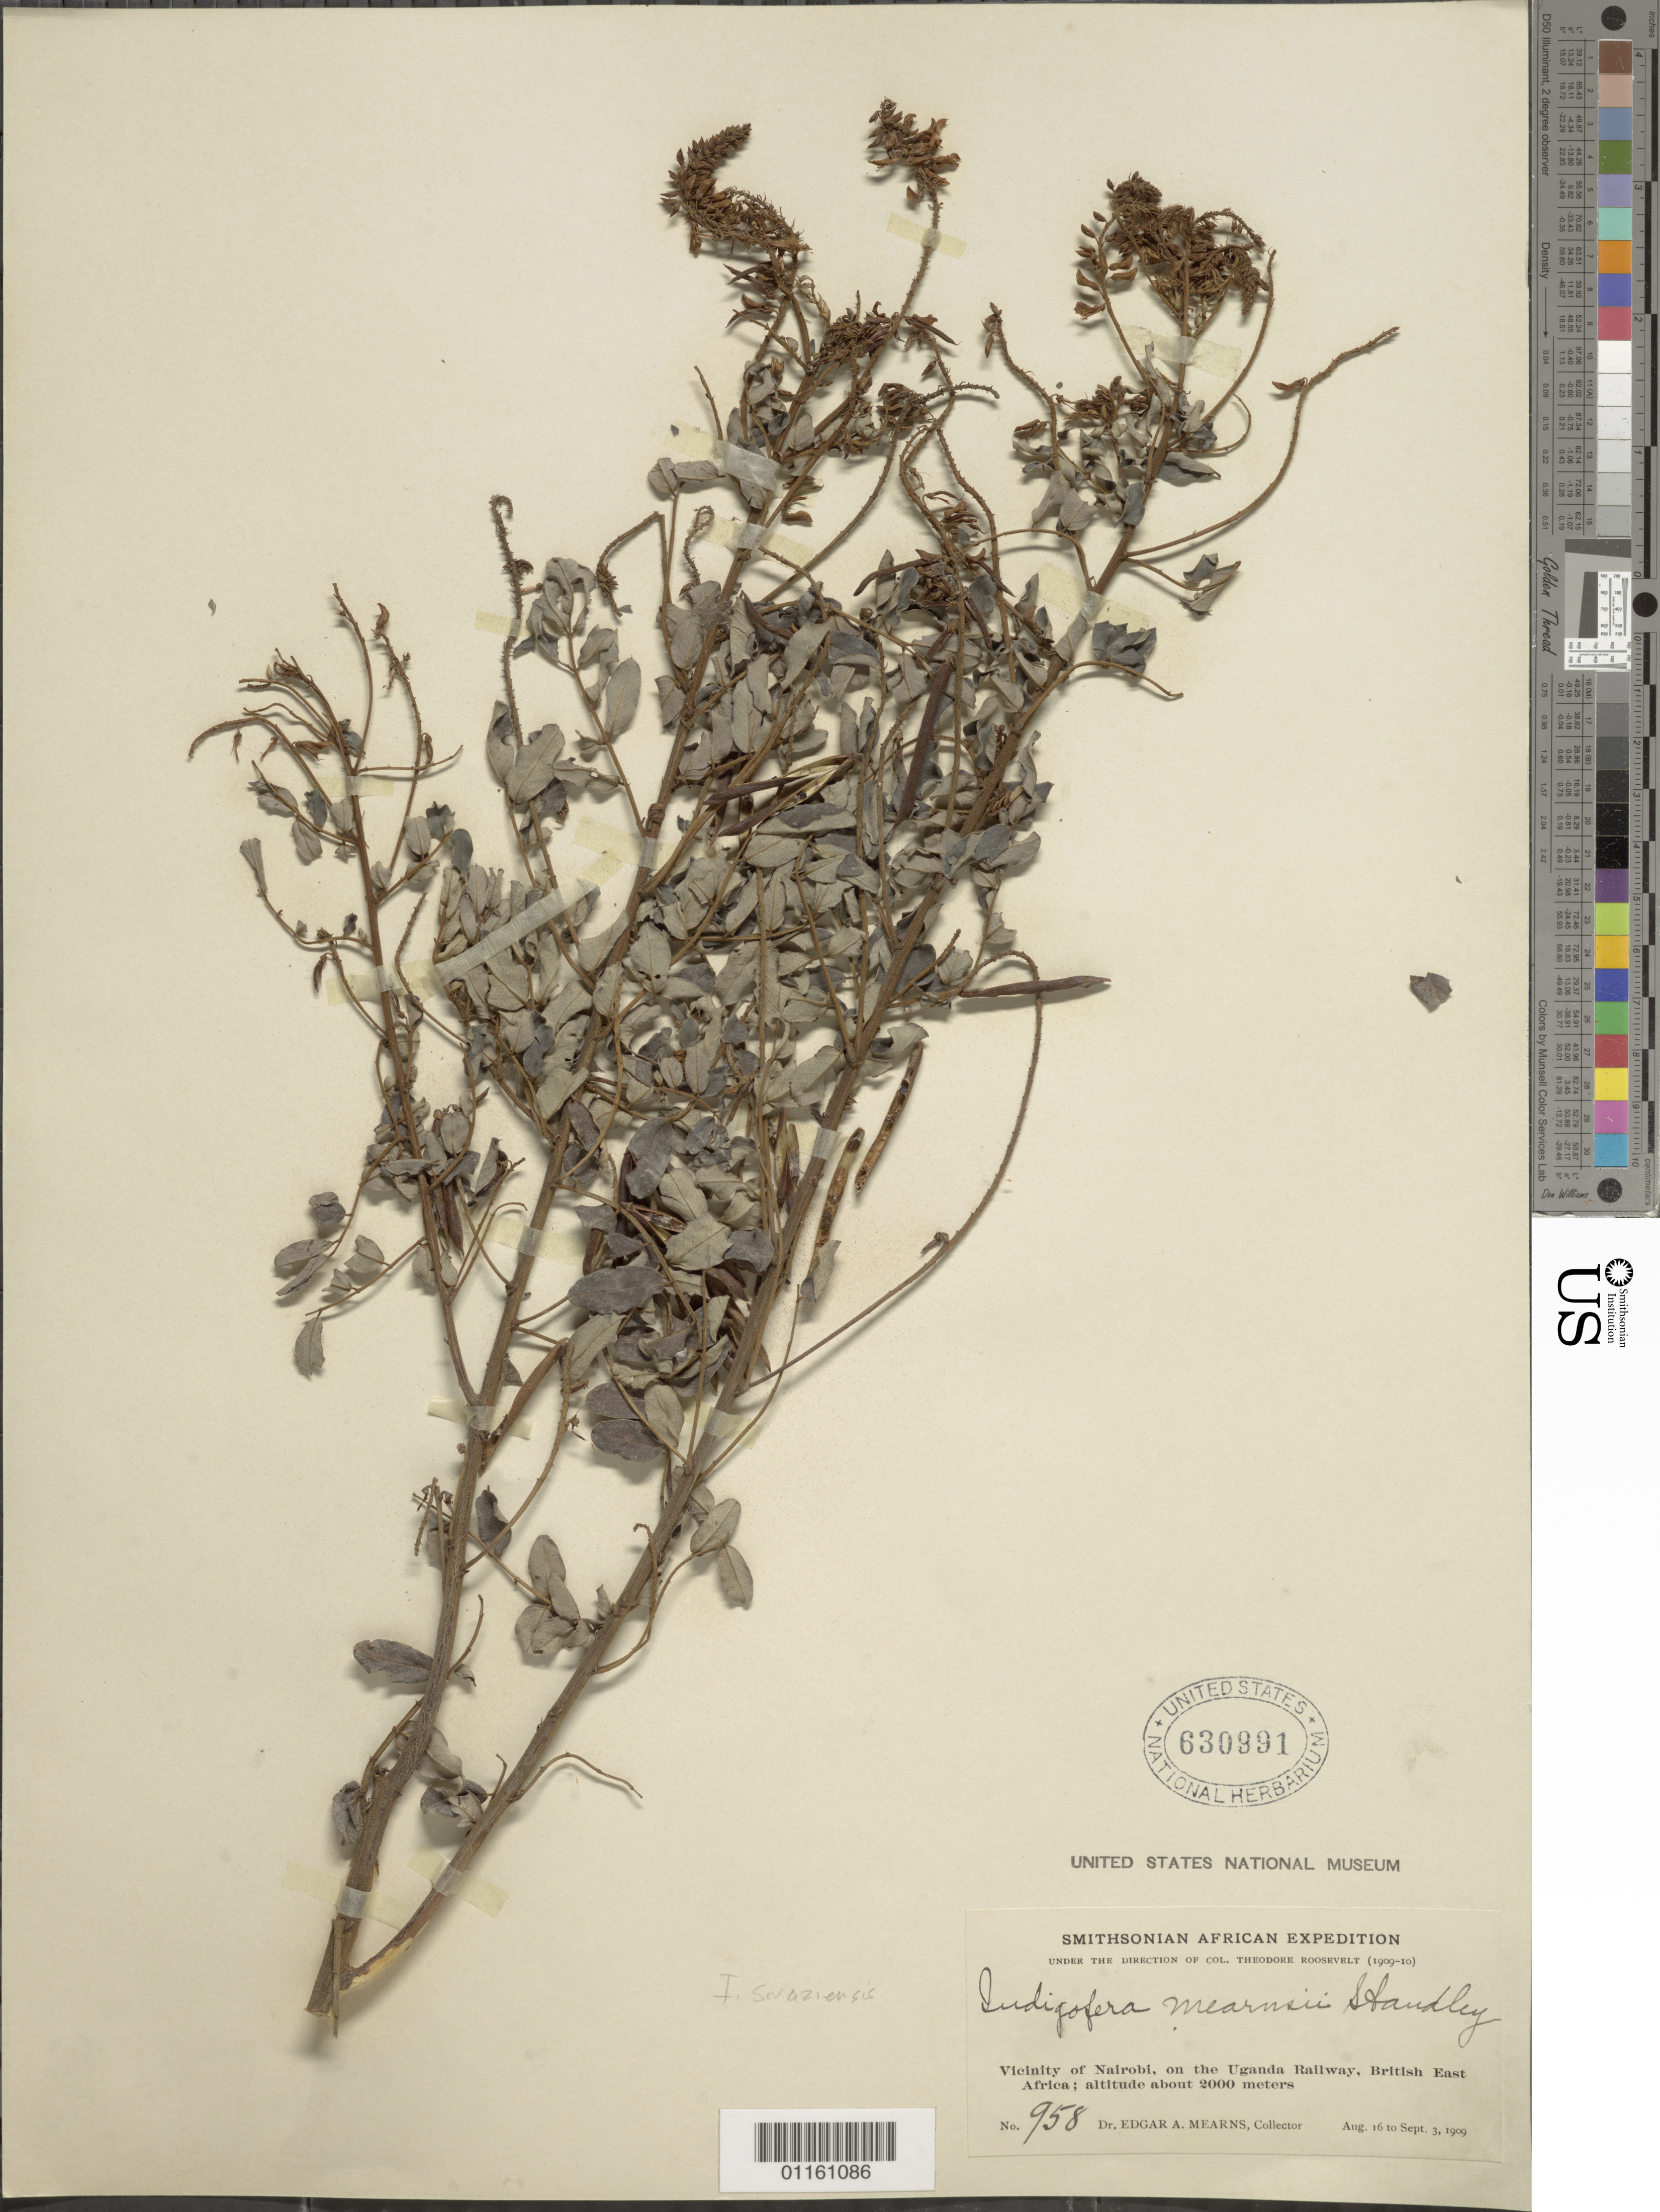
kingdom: Plantae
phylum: Tracheophyta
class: Magnoliopsida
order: Fabales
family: Fabaceae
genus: Indigofera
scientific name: Indigofera mearnsii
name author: Standl.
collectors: E. A. Mearns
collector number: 958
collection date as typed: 16 Aug 1909 to 03 Sep 1909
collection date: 1909-08-16/1909-09-03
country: Kenya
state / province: Nairobi Area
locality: Vicinity of Nairobi, on the Uganda railway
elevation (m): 2000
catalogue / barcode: US 630991